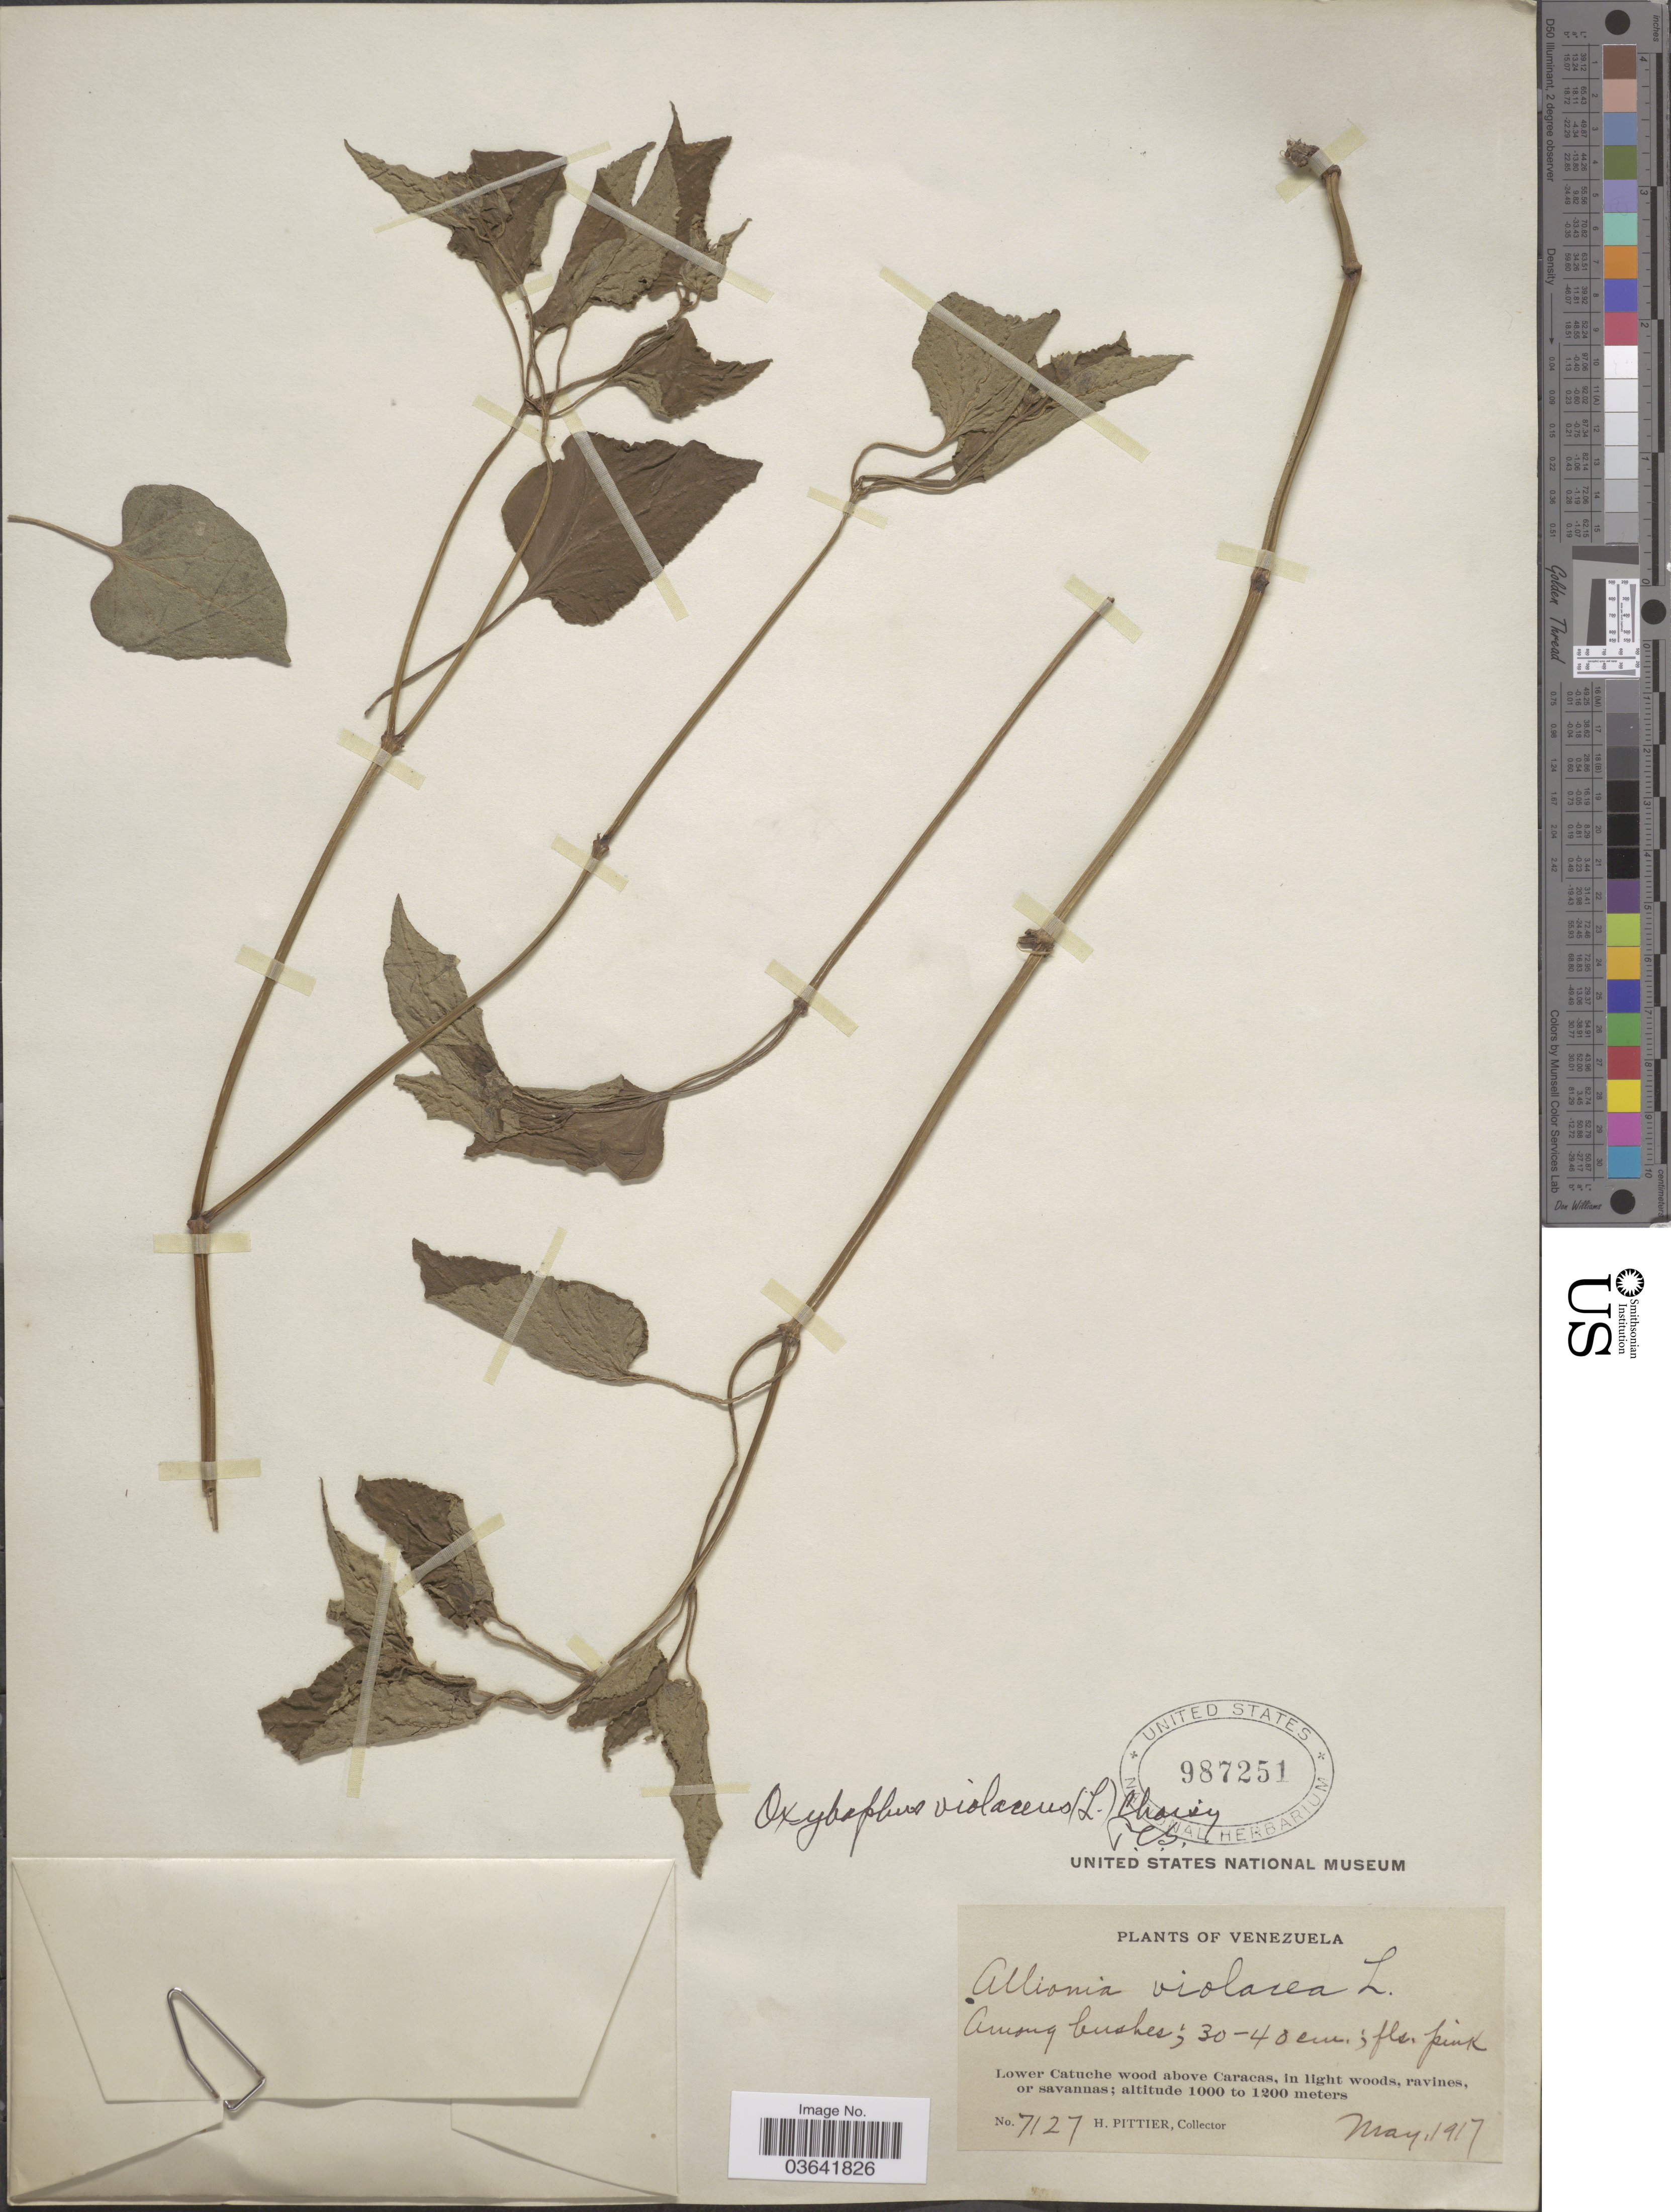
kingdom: Plantae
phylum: Tracheophyta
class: Magnoliopsida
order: Caryophyllales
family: Nyctaginaceae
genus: Mirabilis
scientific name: Mirabilis violacea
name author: (L.) Heimerl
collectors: H. F. Pittier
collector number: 7127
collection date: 1917-05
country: Venezuela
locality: Lower Catuche wood above Caracas.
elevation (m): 1000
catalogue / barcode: US 987251